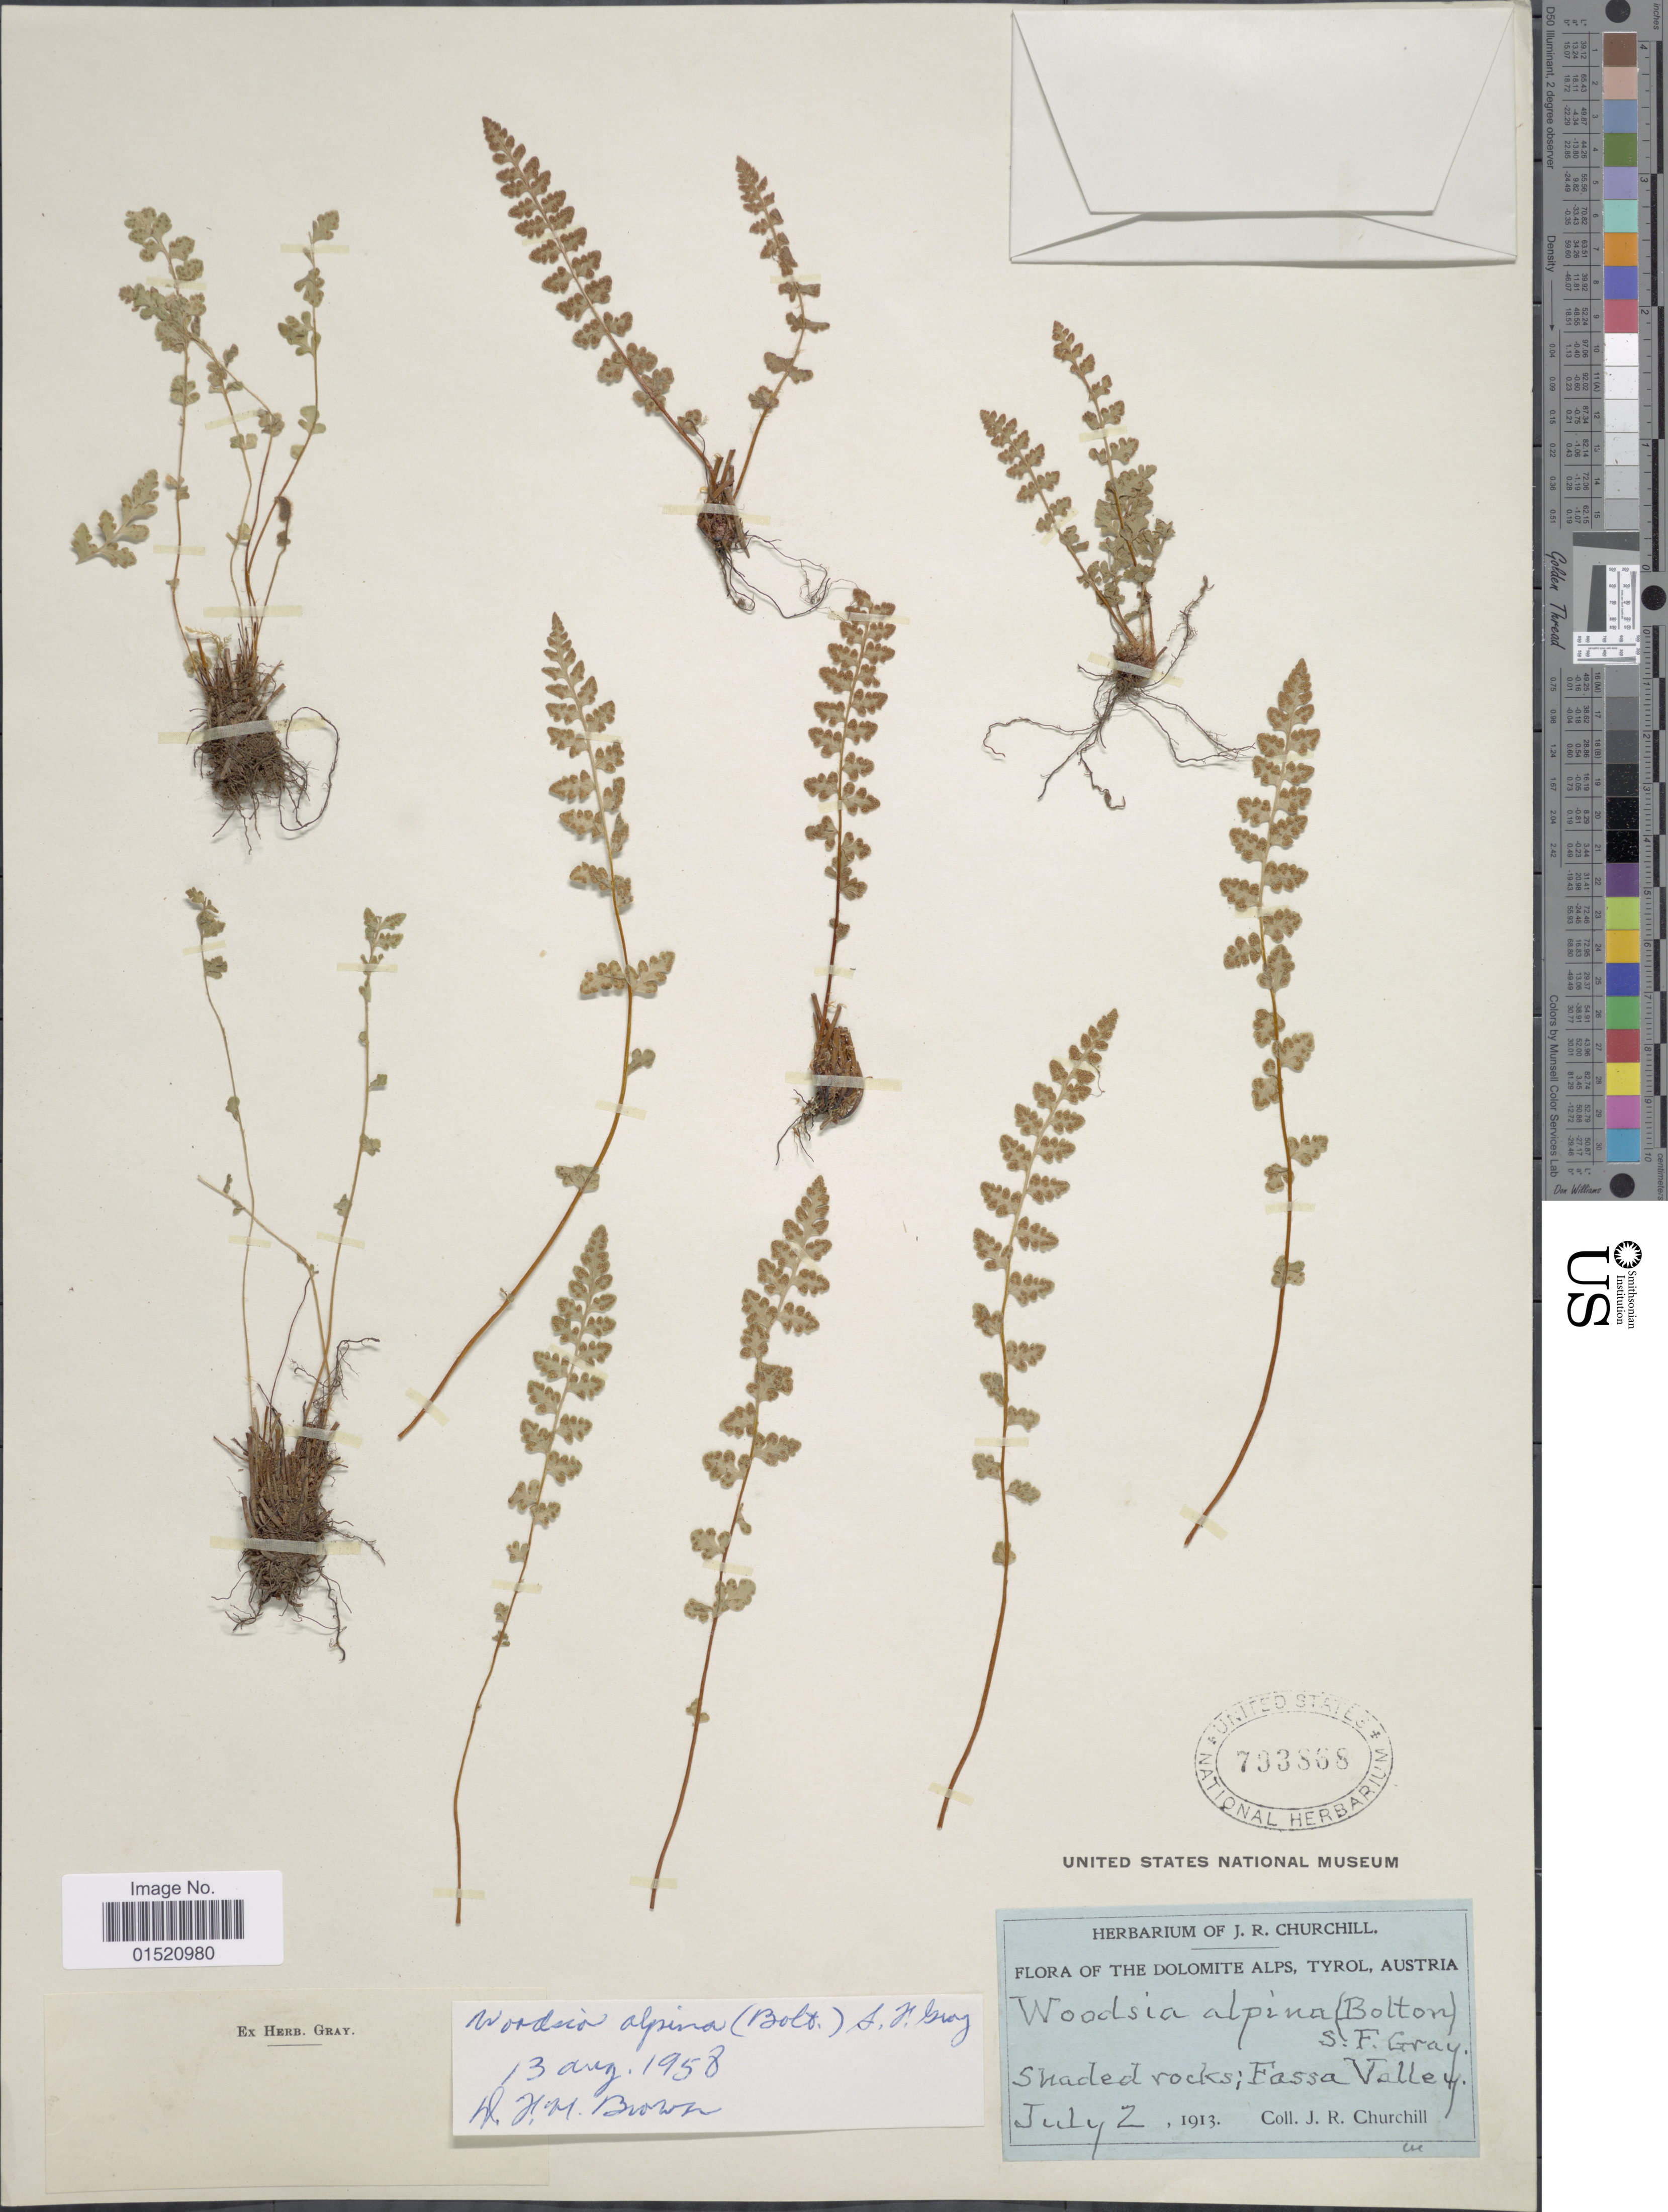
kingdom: Plantae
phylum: Tracheophyta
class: Polypodiopsida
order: Polypodiales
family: Woodsiaceae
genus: Woodsia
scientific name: Woodsia alpina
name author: (Bolton) S.F. Gray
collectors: J. Churchill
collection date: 1913-07-02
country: Italy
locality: The Dolomite Alps, Tyrol, Shaded rocks: Fassa Valley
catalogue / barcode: US 793868